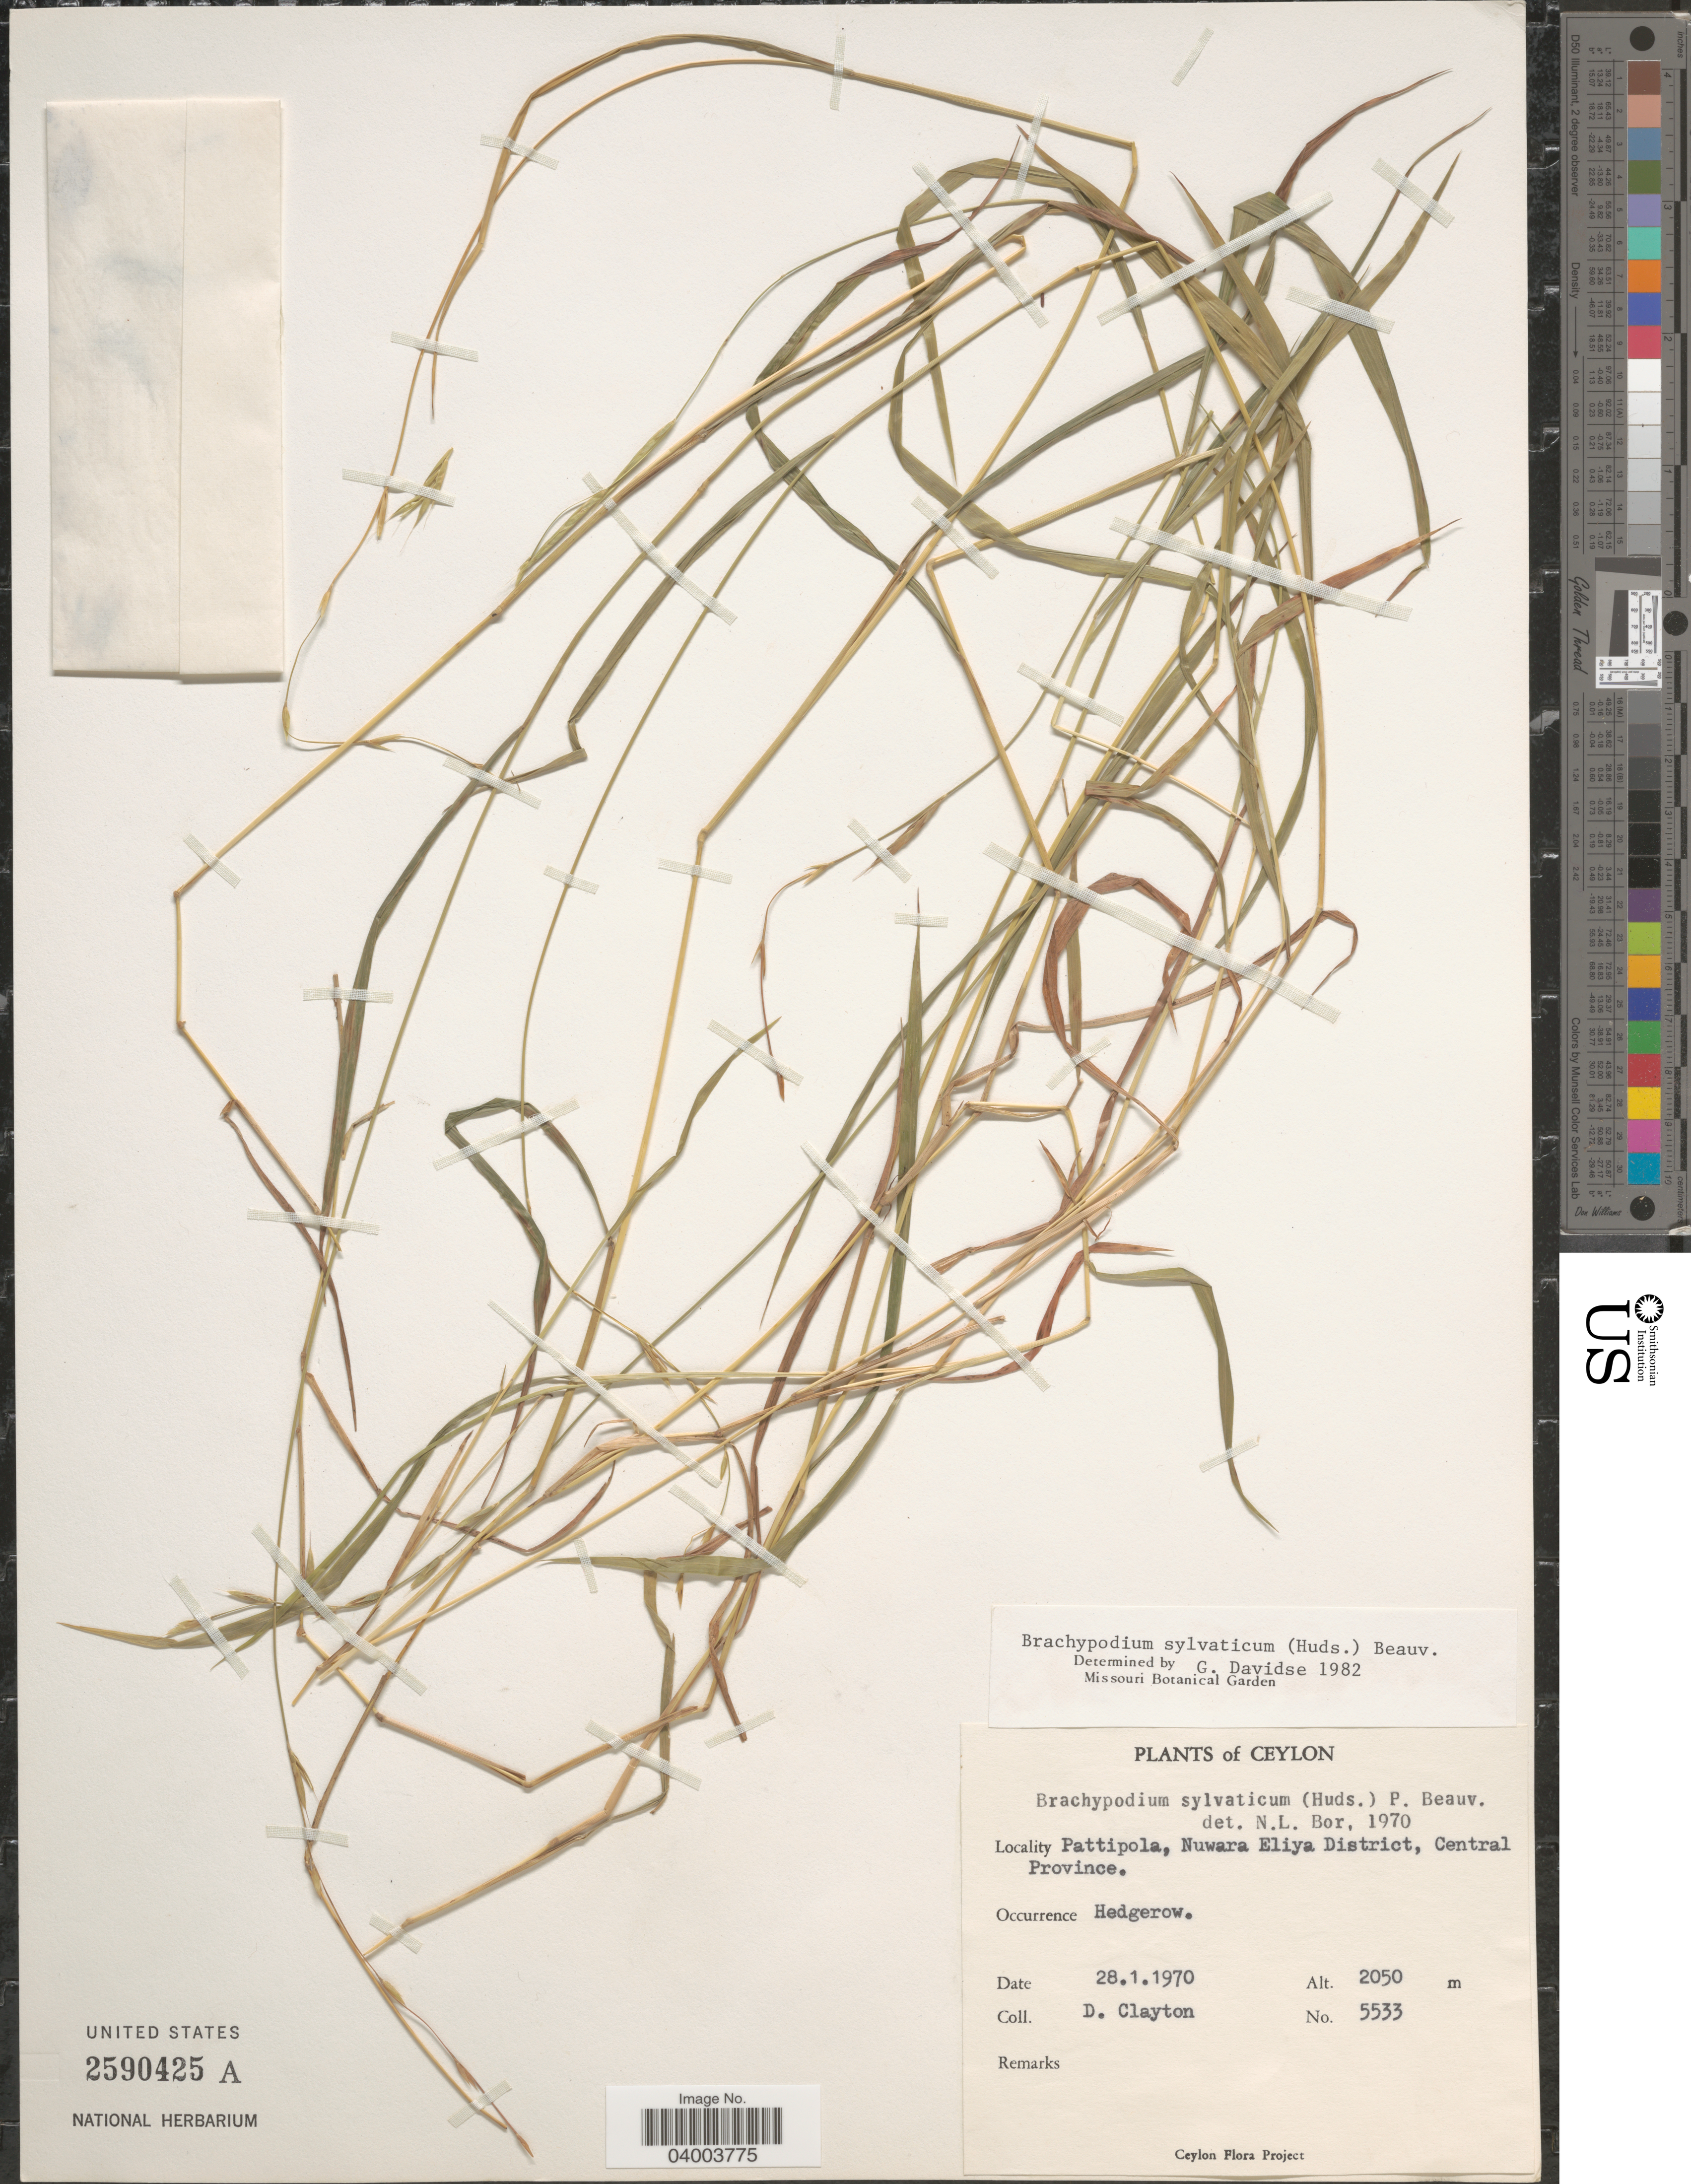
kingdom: Plantae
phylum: Tracheophyta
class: Liliopsida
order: Poales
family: Poaceae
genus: Brachypodium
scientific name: Brachypodium sylvaticum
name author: (Huds.) P. Beauv.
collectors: D. Clayton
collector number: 5533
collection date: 1970-01-28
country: Sri Lanka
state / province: Central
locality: Ceylon. Pattipola, Nuwara Eliya District.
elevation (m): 2050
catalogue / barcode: US 2590425A